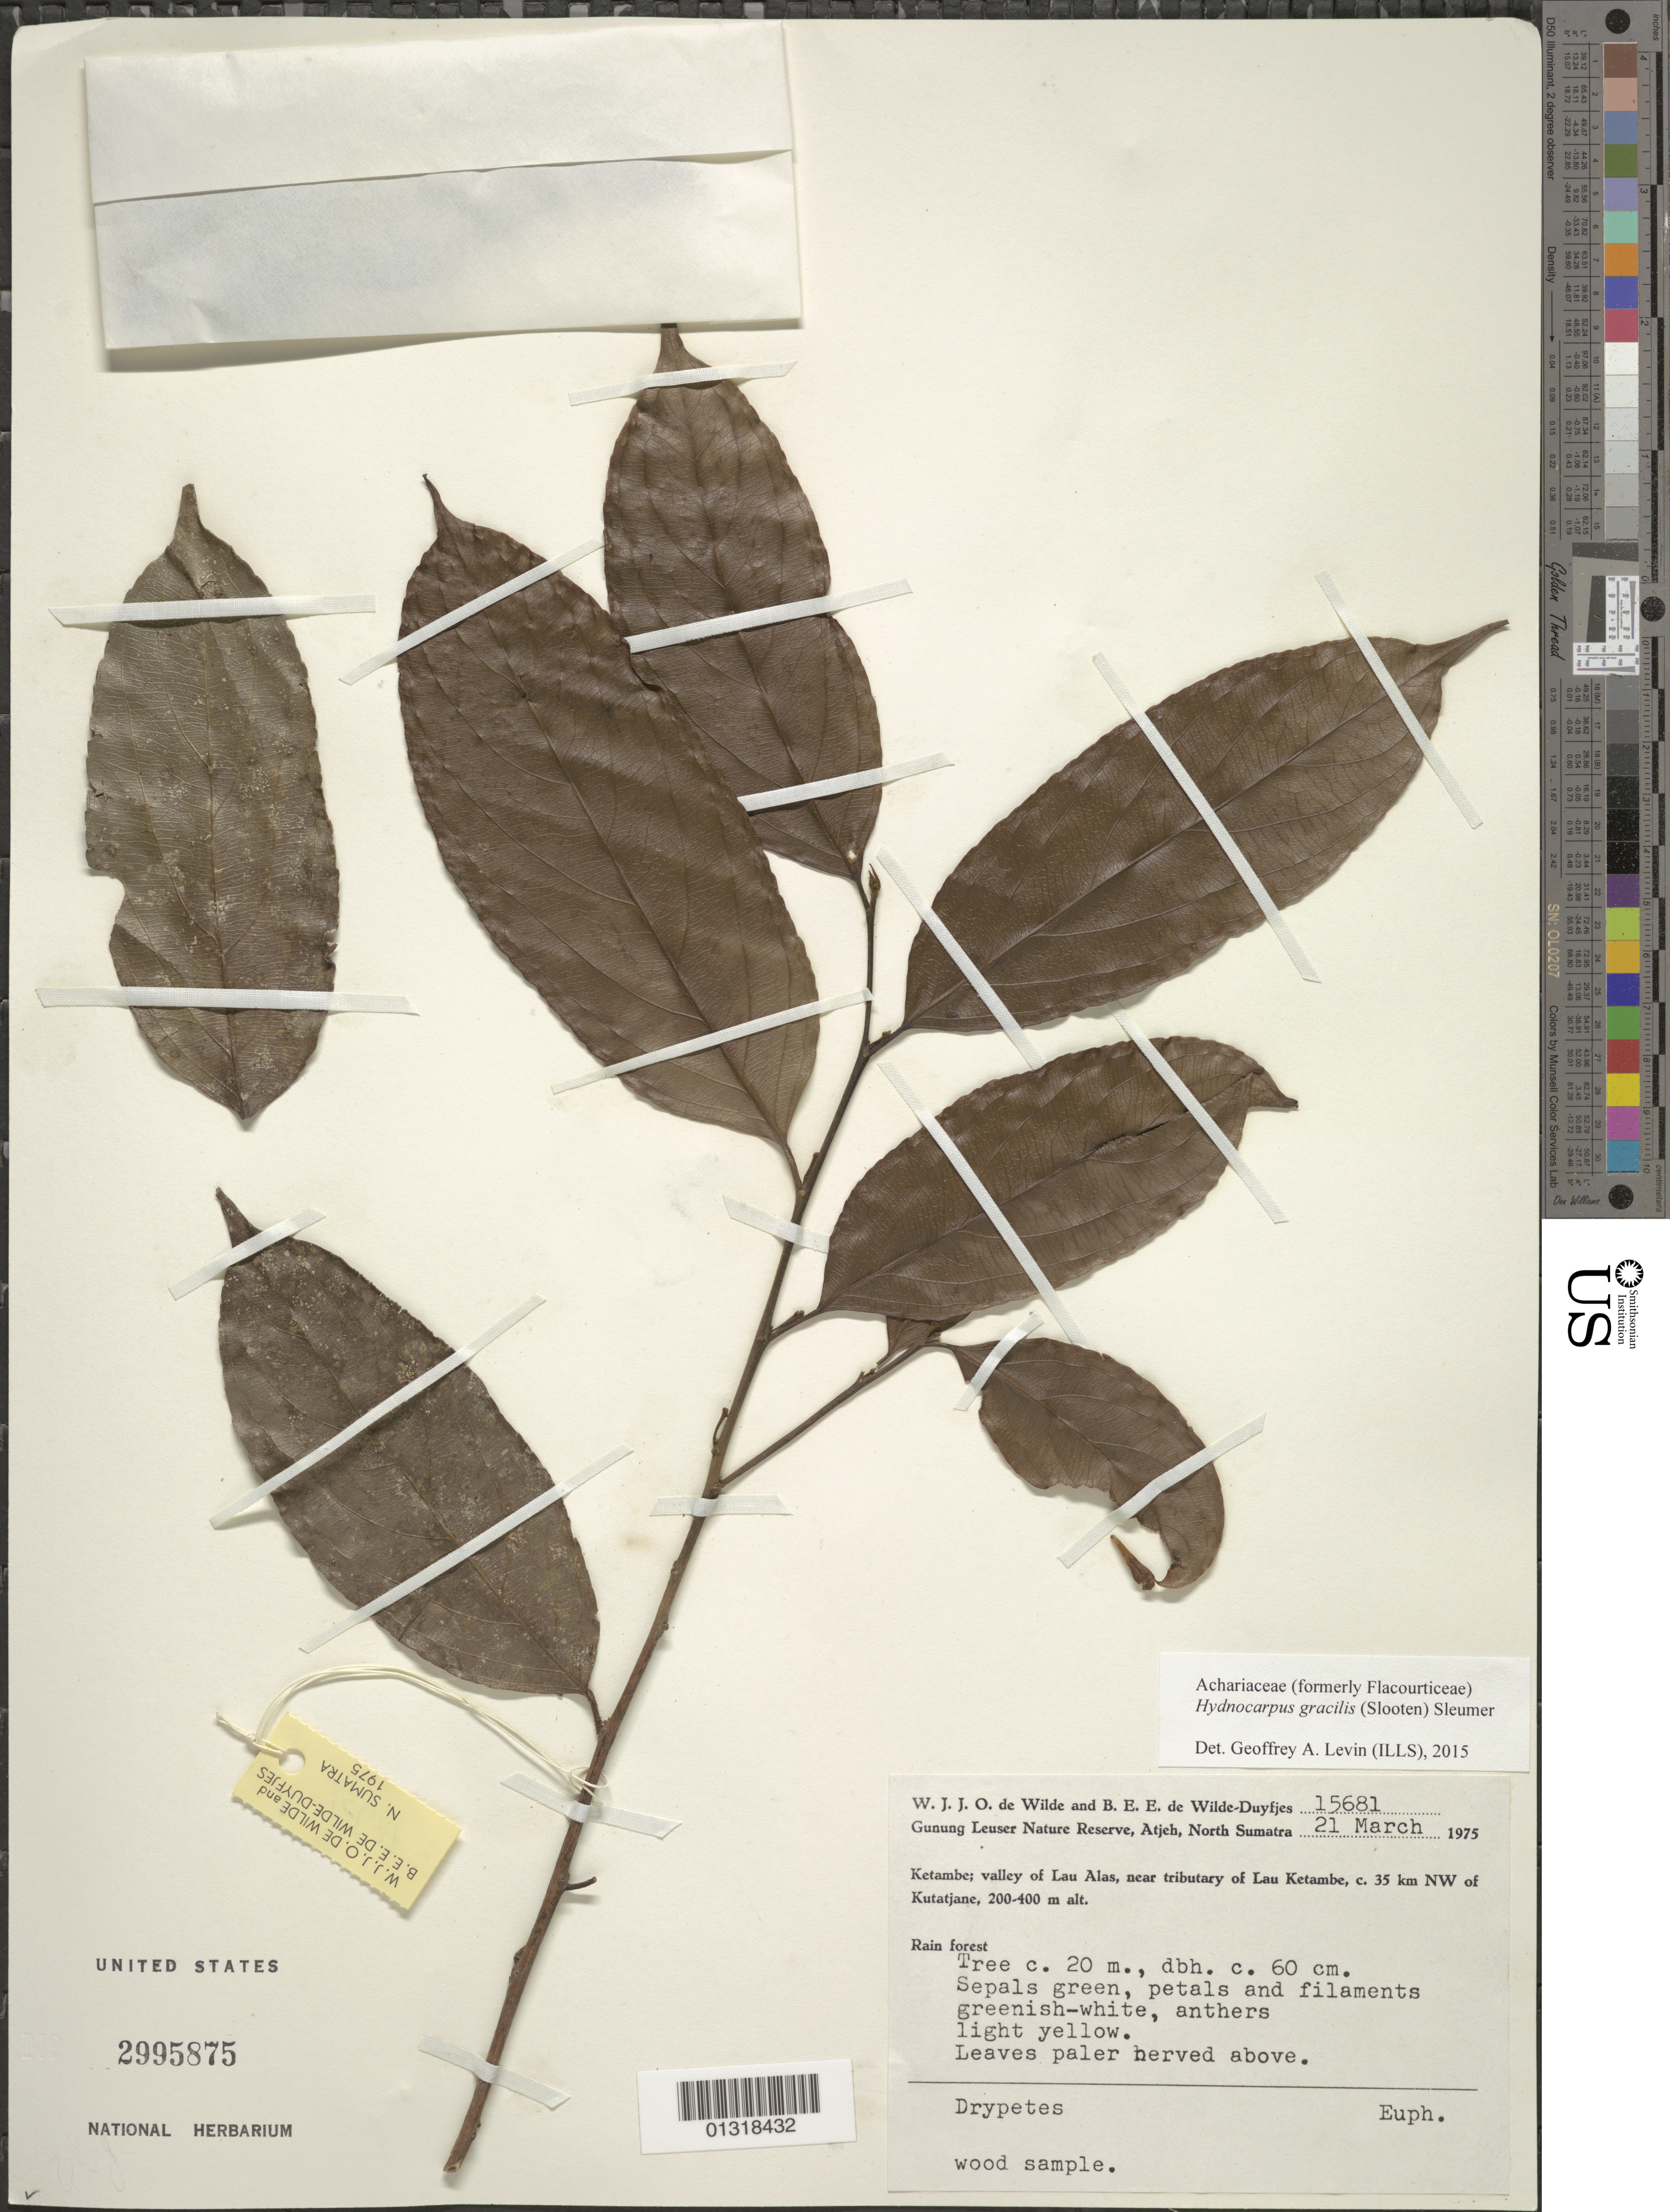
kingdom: Plantae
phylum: Tracheophyta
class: Magnoliopsida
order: Malpighiales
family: Achariaceae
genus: Hydnocarpus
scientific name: Hydnocarpus gracilis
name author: Slooten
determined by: Levin, G. A., (CAN), Canadian Museum of Nature (CANADA)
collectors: W. J. de Wilde & B. E. de Wilde-Duyfjes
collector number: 15681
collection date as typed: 21 Mar 1975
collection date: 1975-03-21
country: Indonesia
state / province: Sumatra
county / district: Atjeh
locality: Gunung Leuser Nature Reserve. Ketambe; valley of Lau Alas, near tributary of Lau Ketambe, c. 35 km NW of Kutatjane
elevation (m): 200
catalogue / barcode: US 2995875